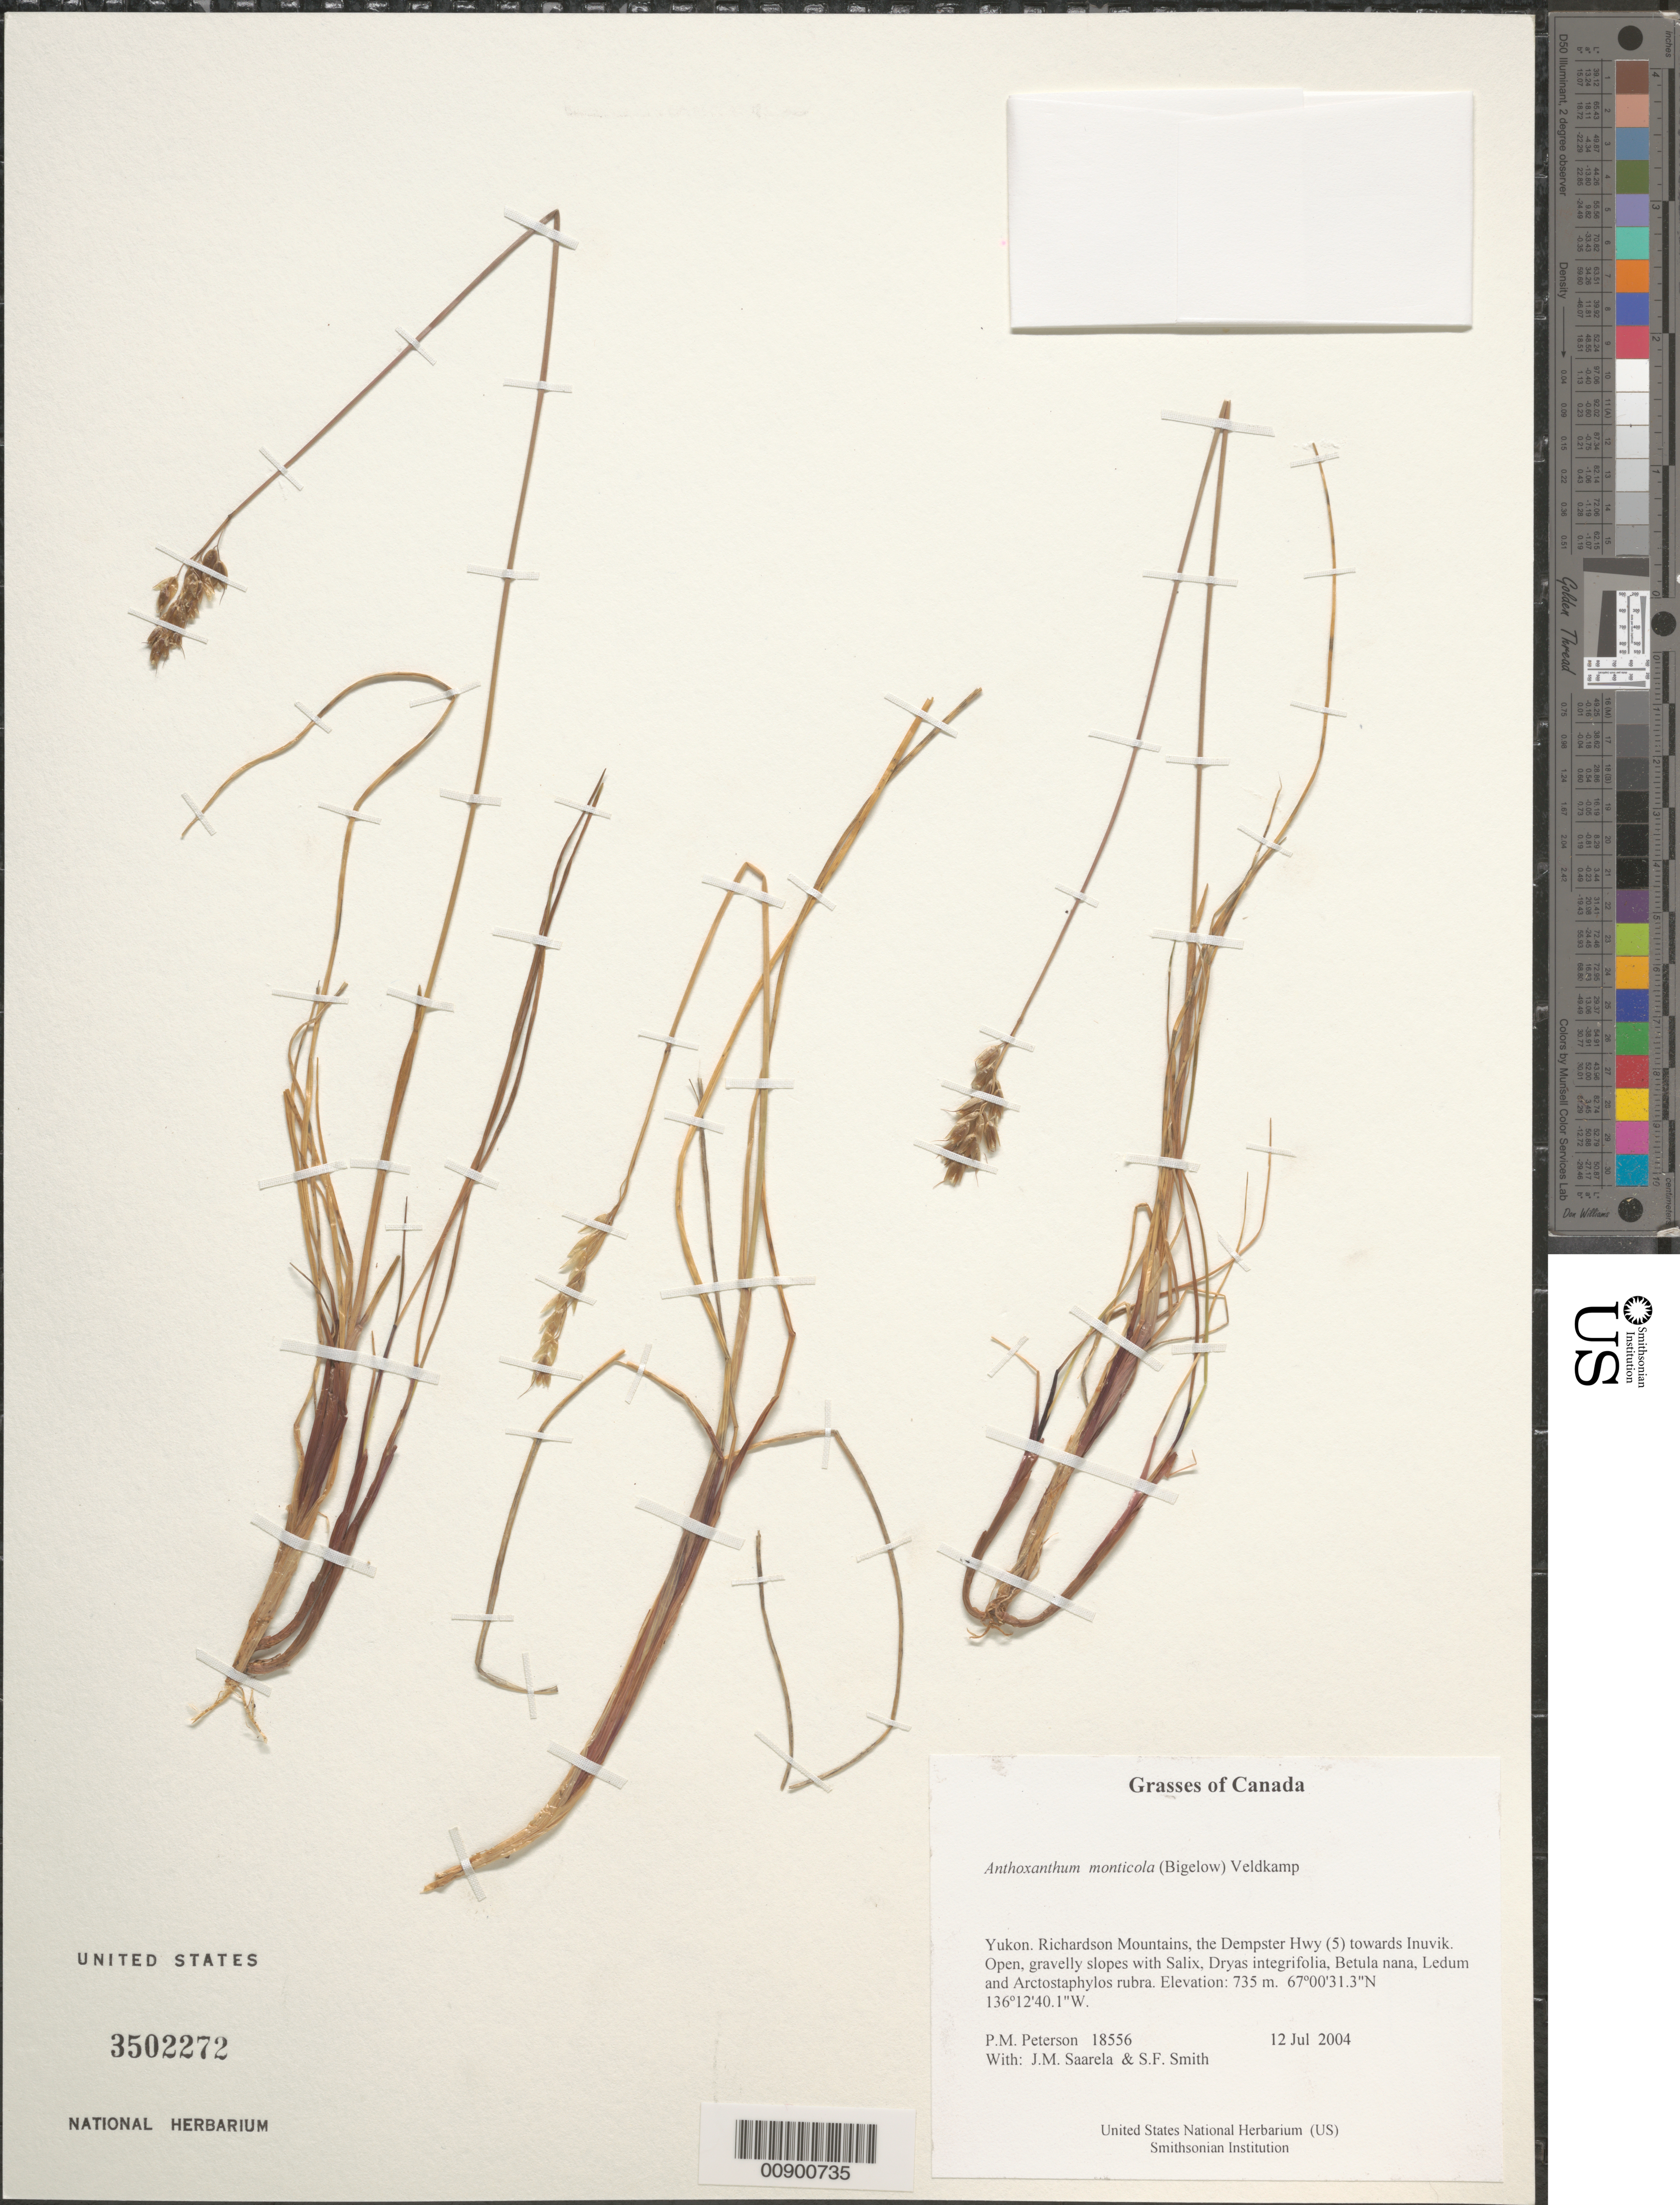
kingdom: Plantae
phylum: Tracheophyta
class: Liliopsida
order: Poales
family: Poaceae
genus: Anthoxanthum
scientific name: Anthoxanthum monticola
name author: (Bigelow) Veldkamp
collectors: P. M. Peterson, J. Saarela & S.F. Smith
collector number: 18556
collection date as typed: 12 Jul 2004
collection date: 2004-07-12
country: Canada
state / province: Yukon Territory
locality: Richardson Mountains, the Dempster Hwy (5) towards Inuvik. Open, gravelly slopes with Salix, Dryas integrifolia, Betula nana, Ledum and Arctostaphylos rubra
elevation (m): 735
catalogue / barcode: US 3502272